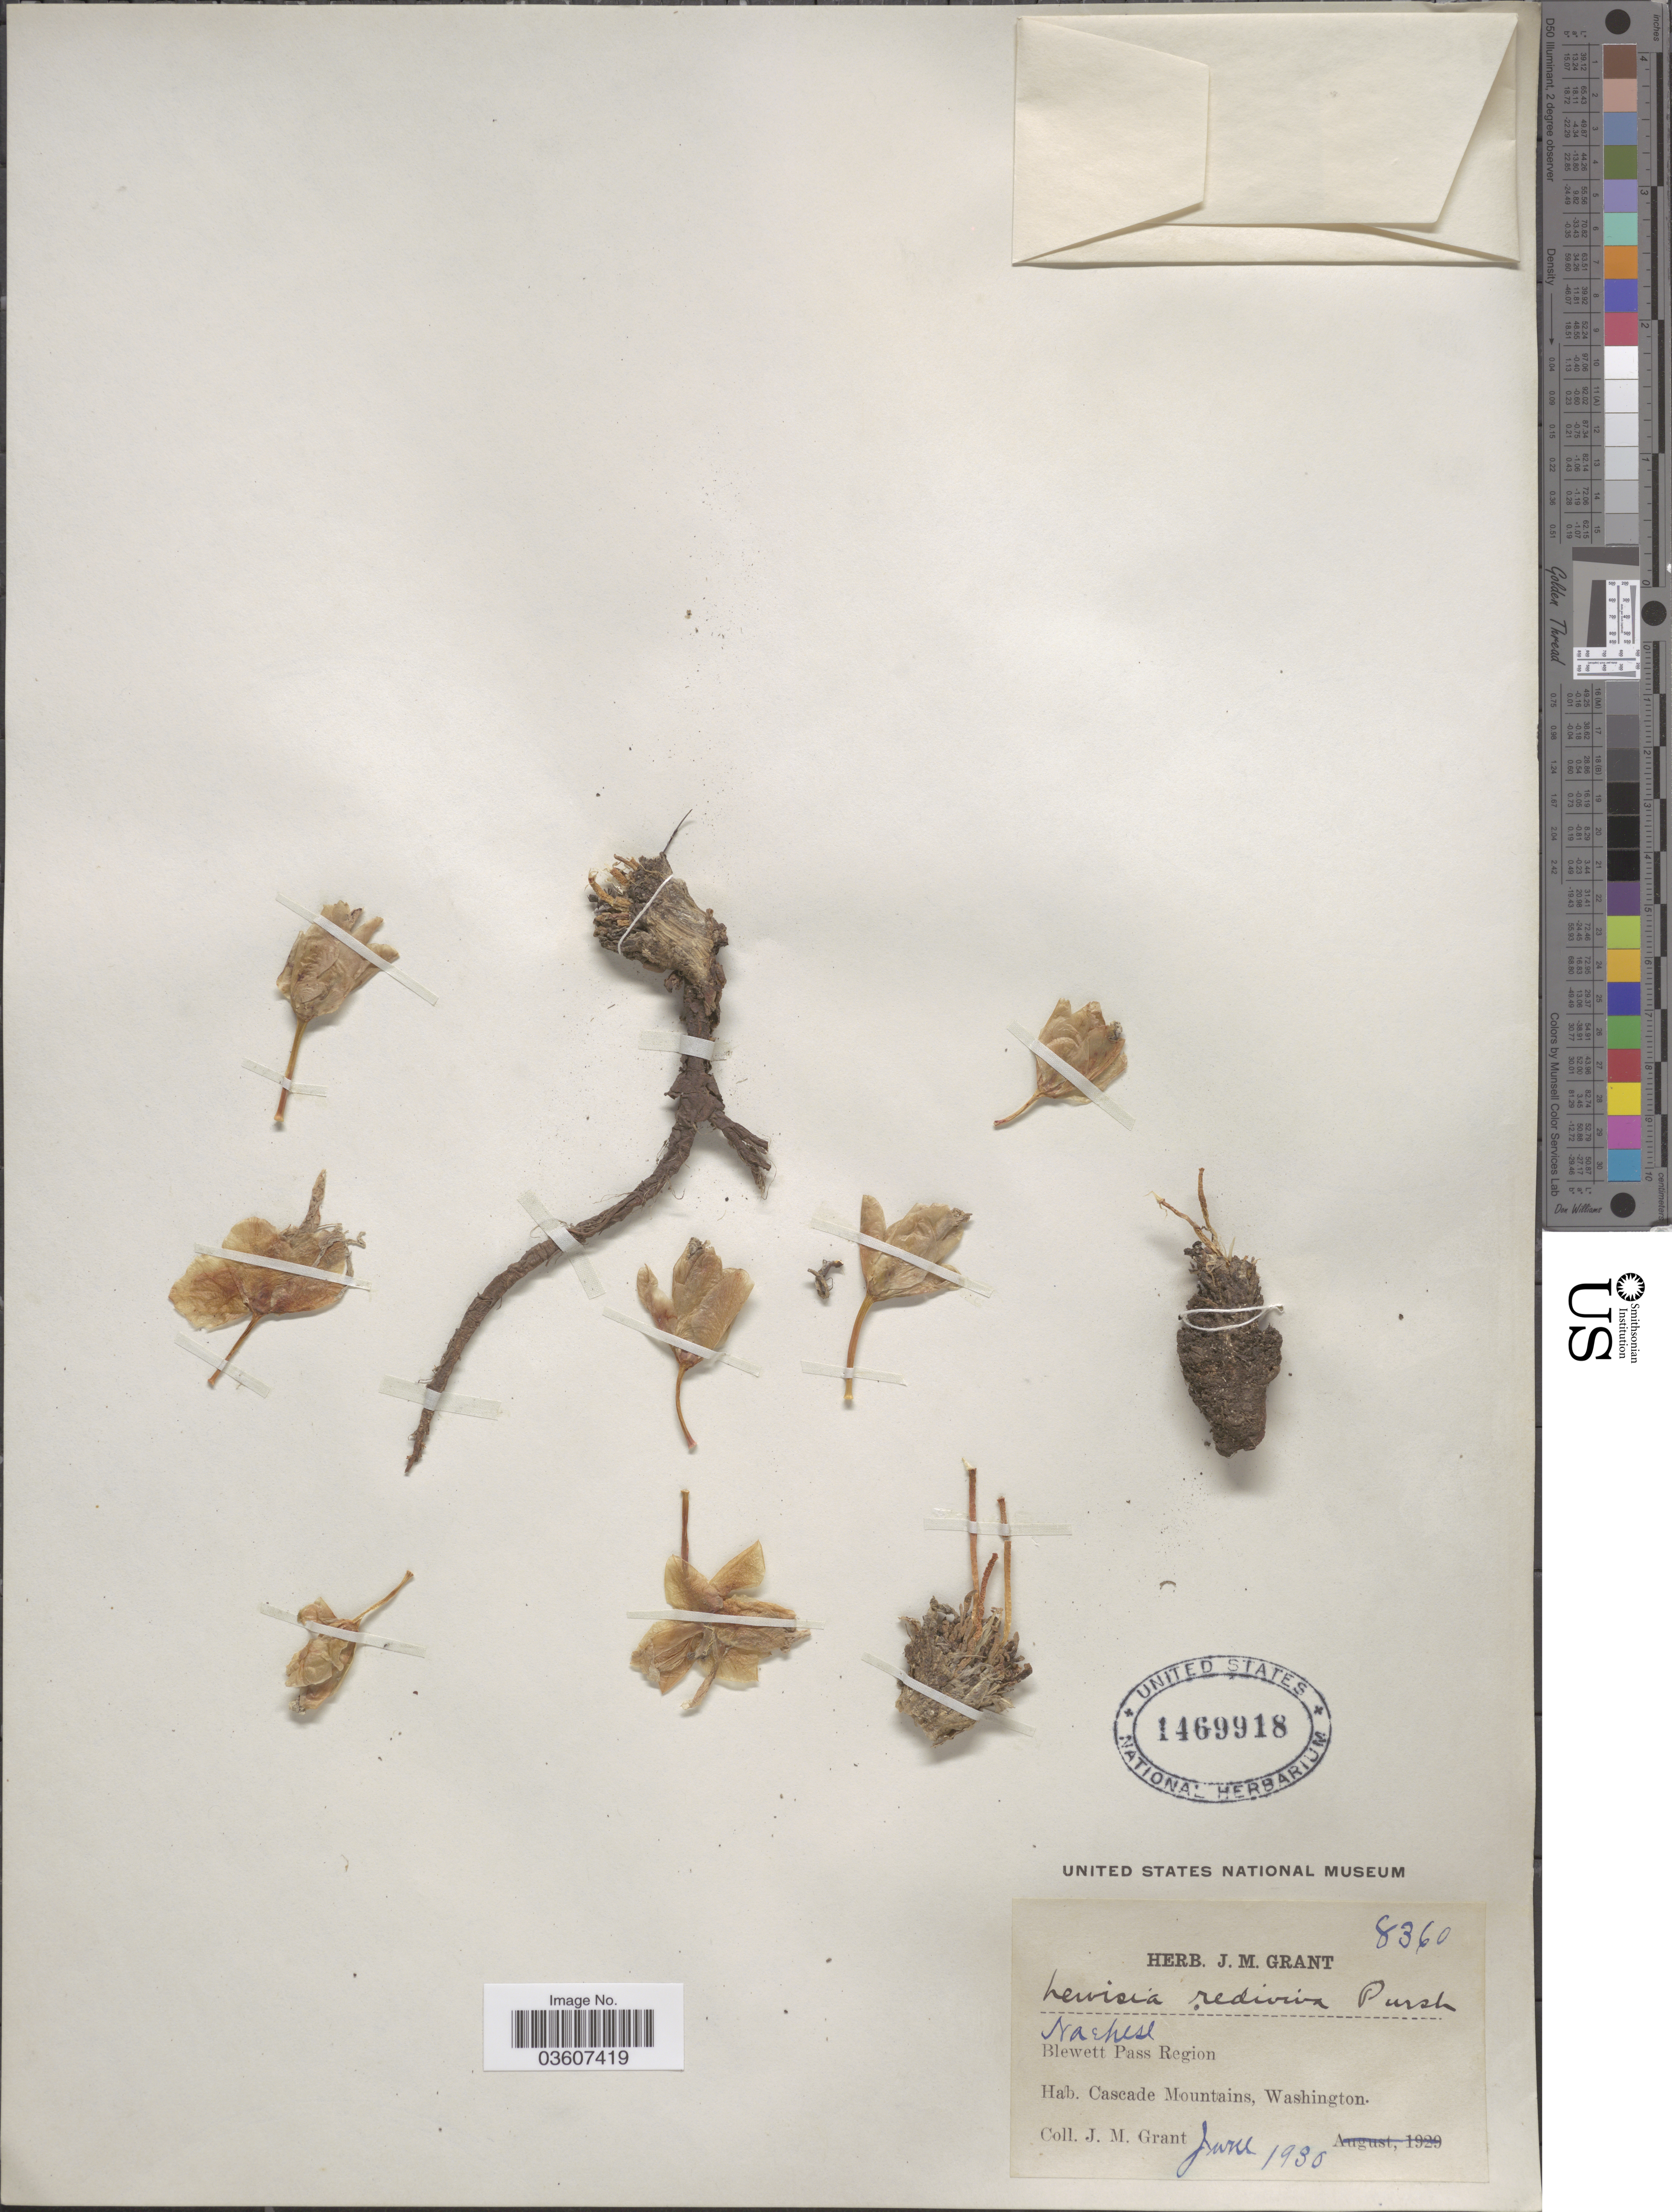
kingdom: Plantae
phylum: Tracheophyta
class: Magnoliopsida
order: Caryophyllales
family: Montiaceae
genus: Lewisia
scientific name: Lewisia rediviva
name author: Pursh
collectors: J. M. Grant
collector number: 8360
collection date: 1930-06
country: United States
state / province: Washington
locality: Blewett Pass Region, Cascade Mountains.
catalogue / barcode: US 1469918